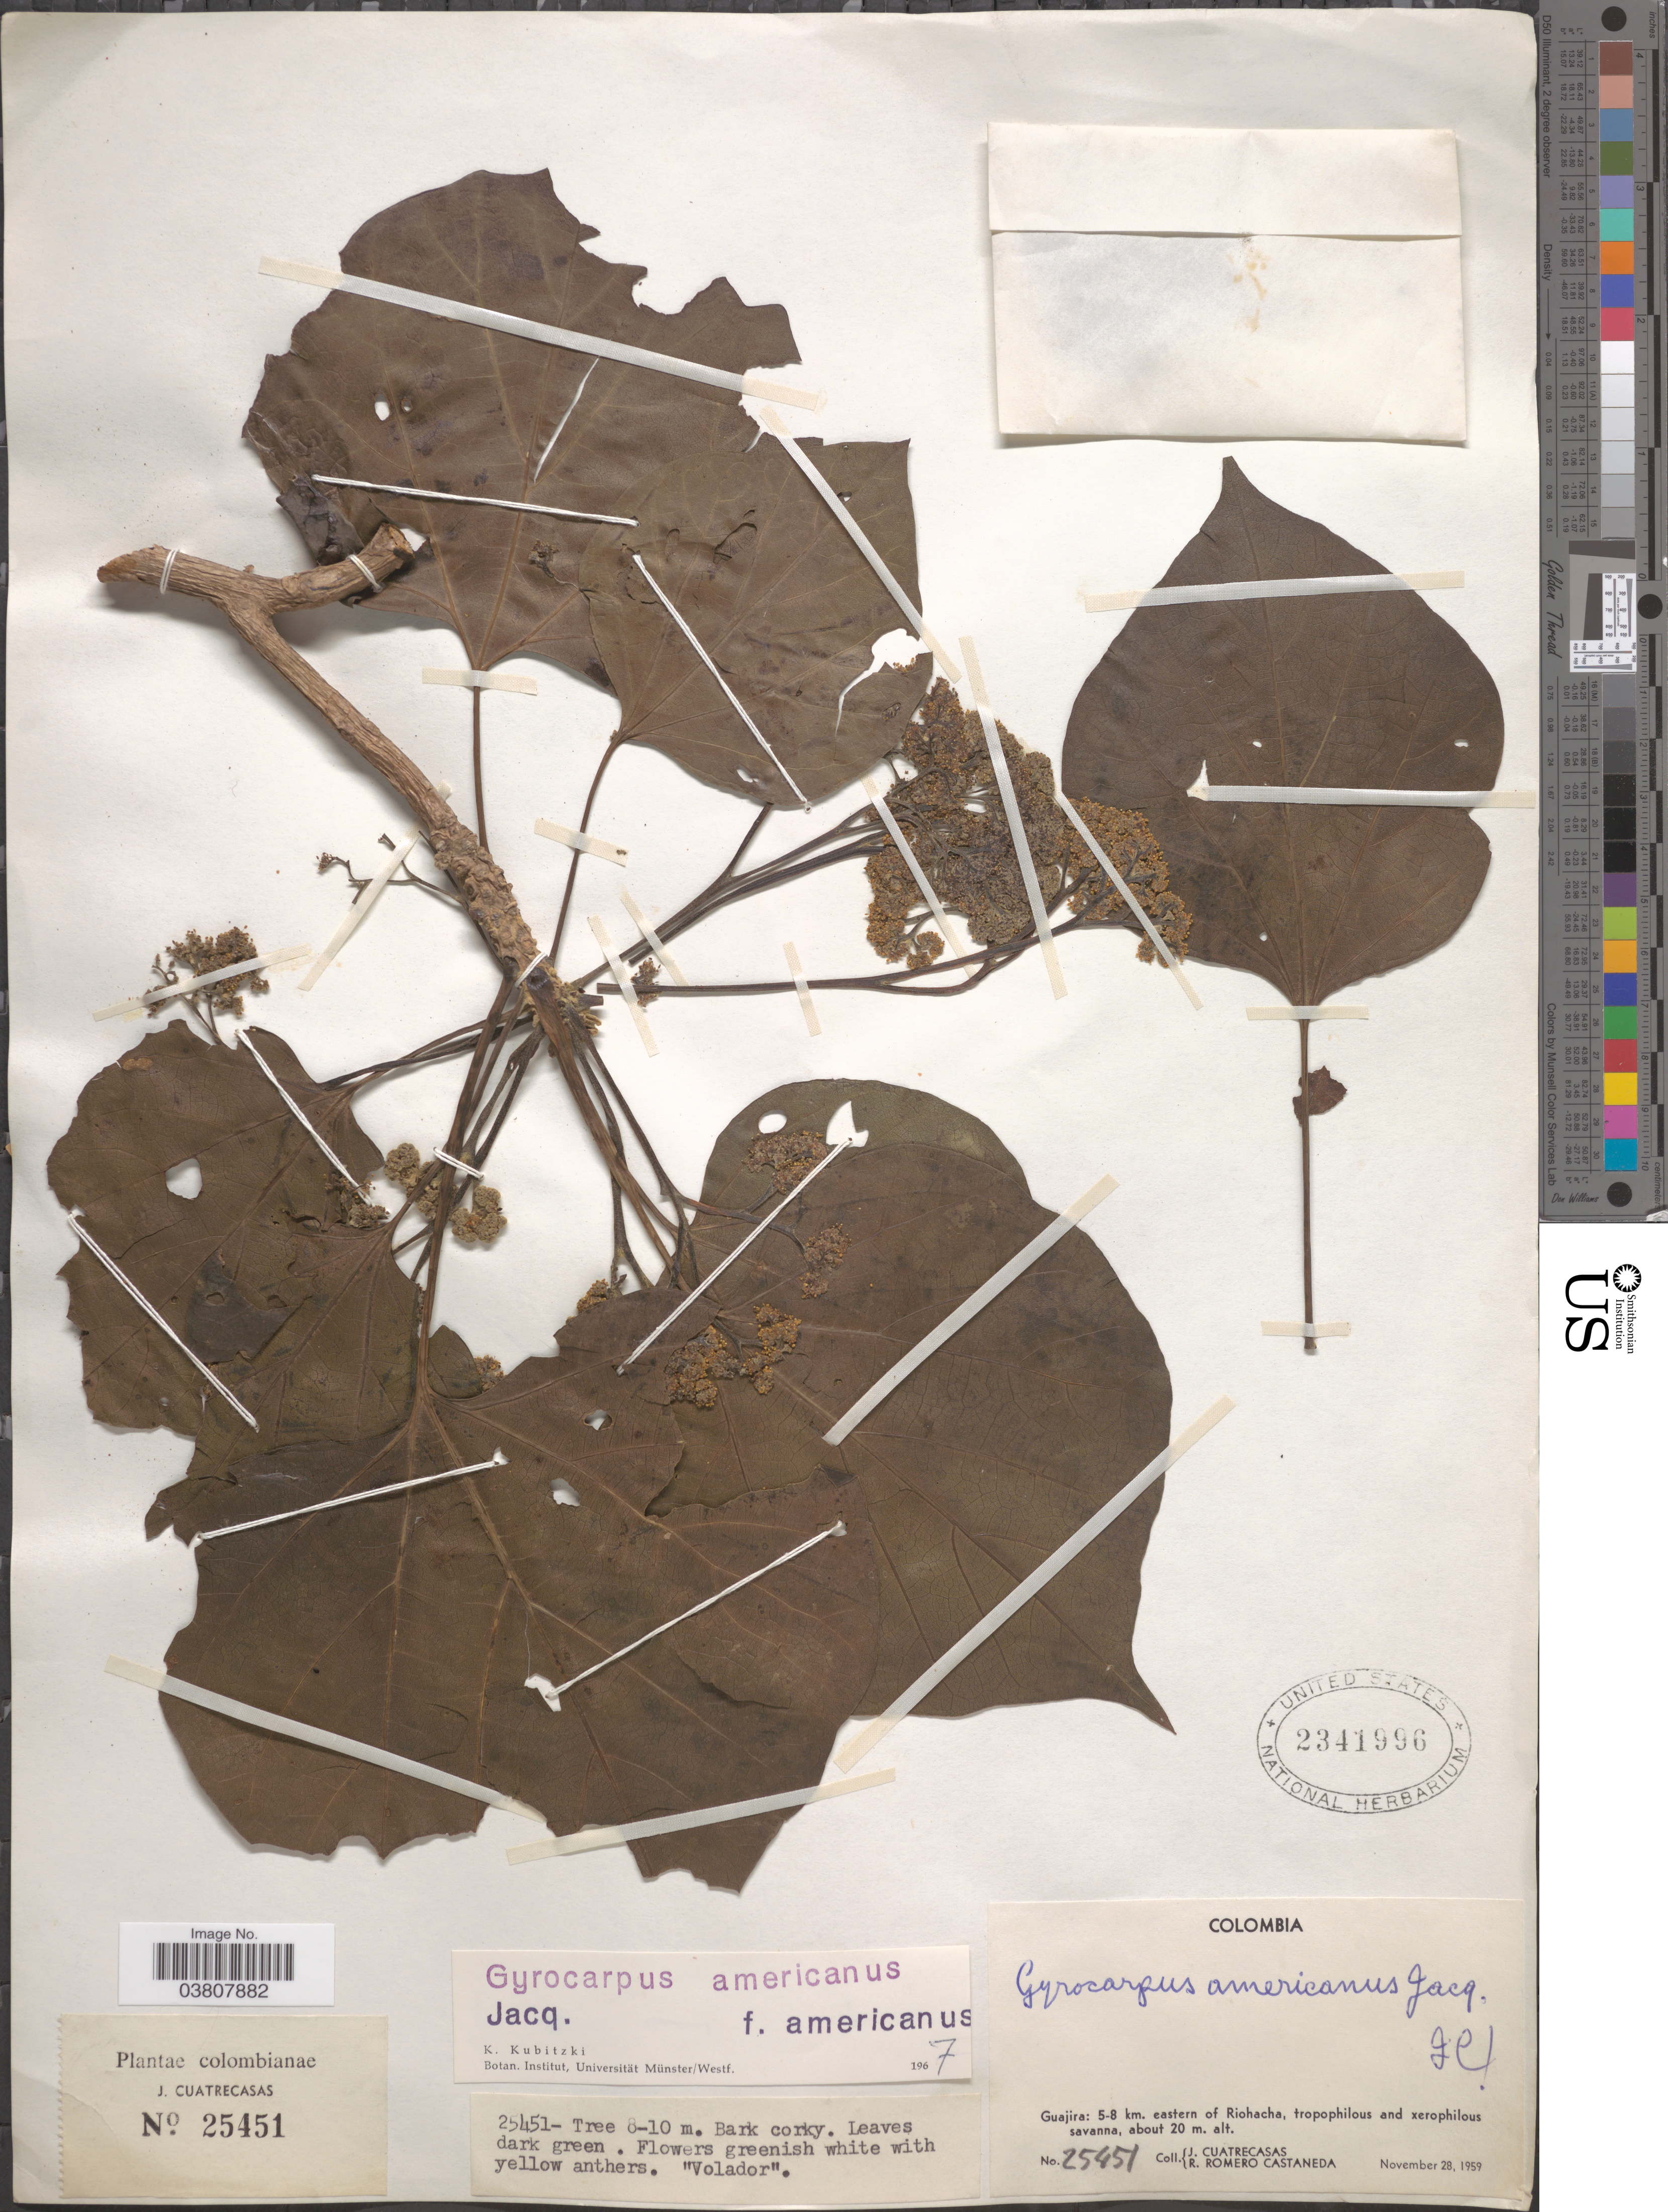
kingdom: Plantae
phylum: Tracheophyta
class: Magnoliopsida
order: Laurales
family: Hernandiaceae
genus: Gyrocarpus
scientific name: Gyrocarpus americanus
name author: Jacq.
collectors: J. Cuatrecasas & R. Romero Castañeda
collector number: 25451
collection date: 1959-11-28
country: Colombia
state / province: La Guajira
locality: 5-8 km. eastern of Riohacha.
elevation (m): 20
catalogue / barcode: US 2341996